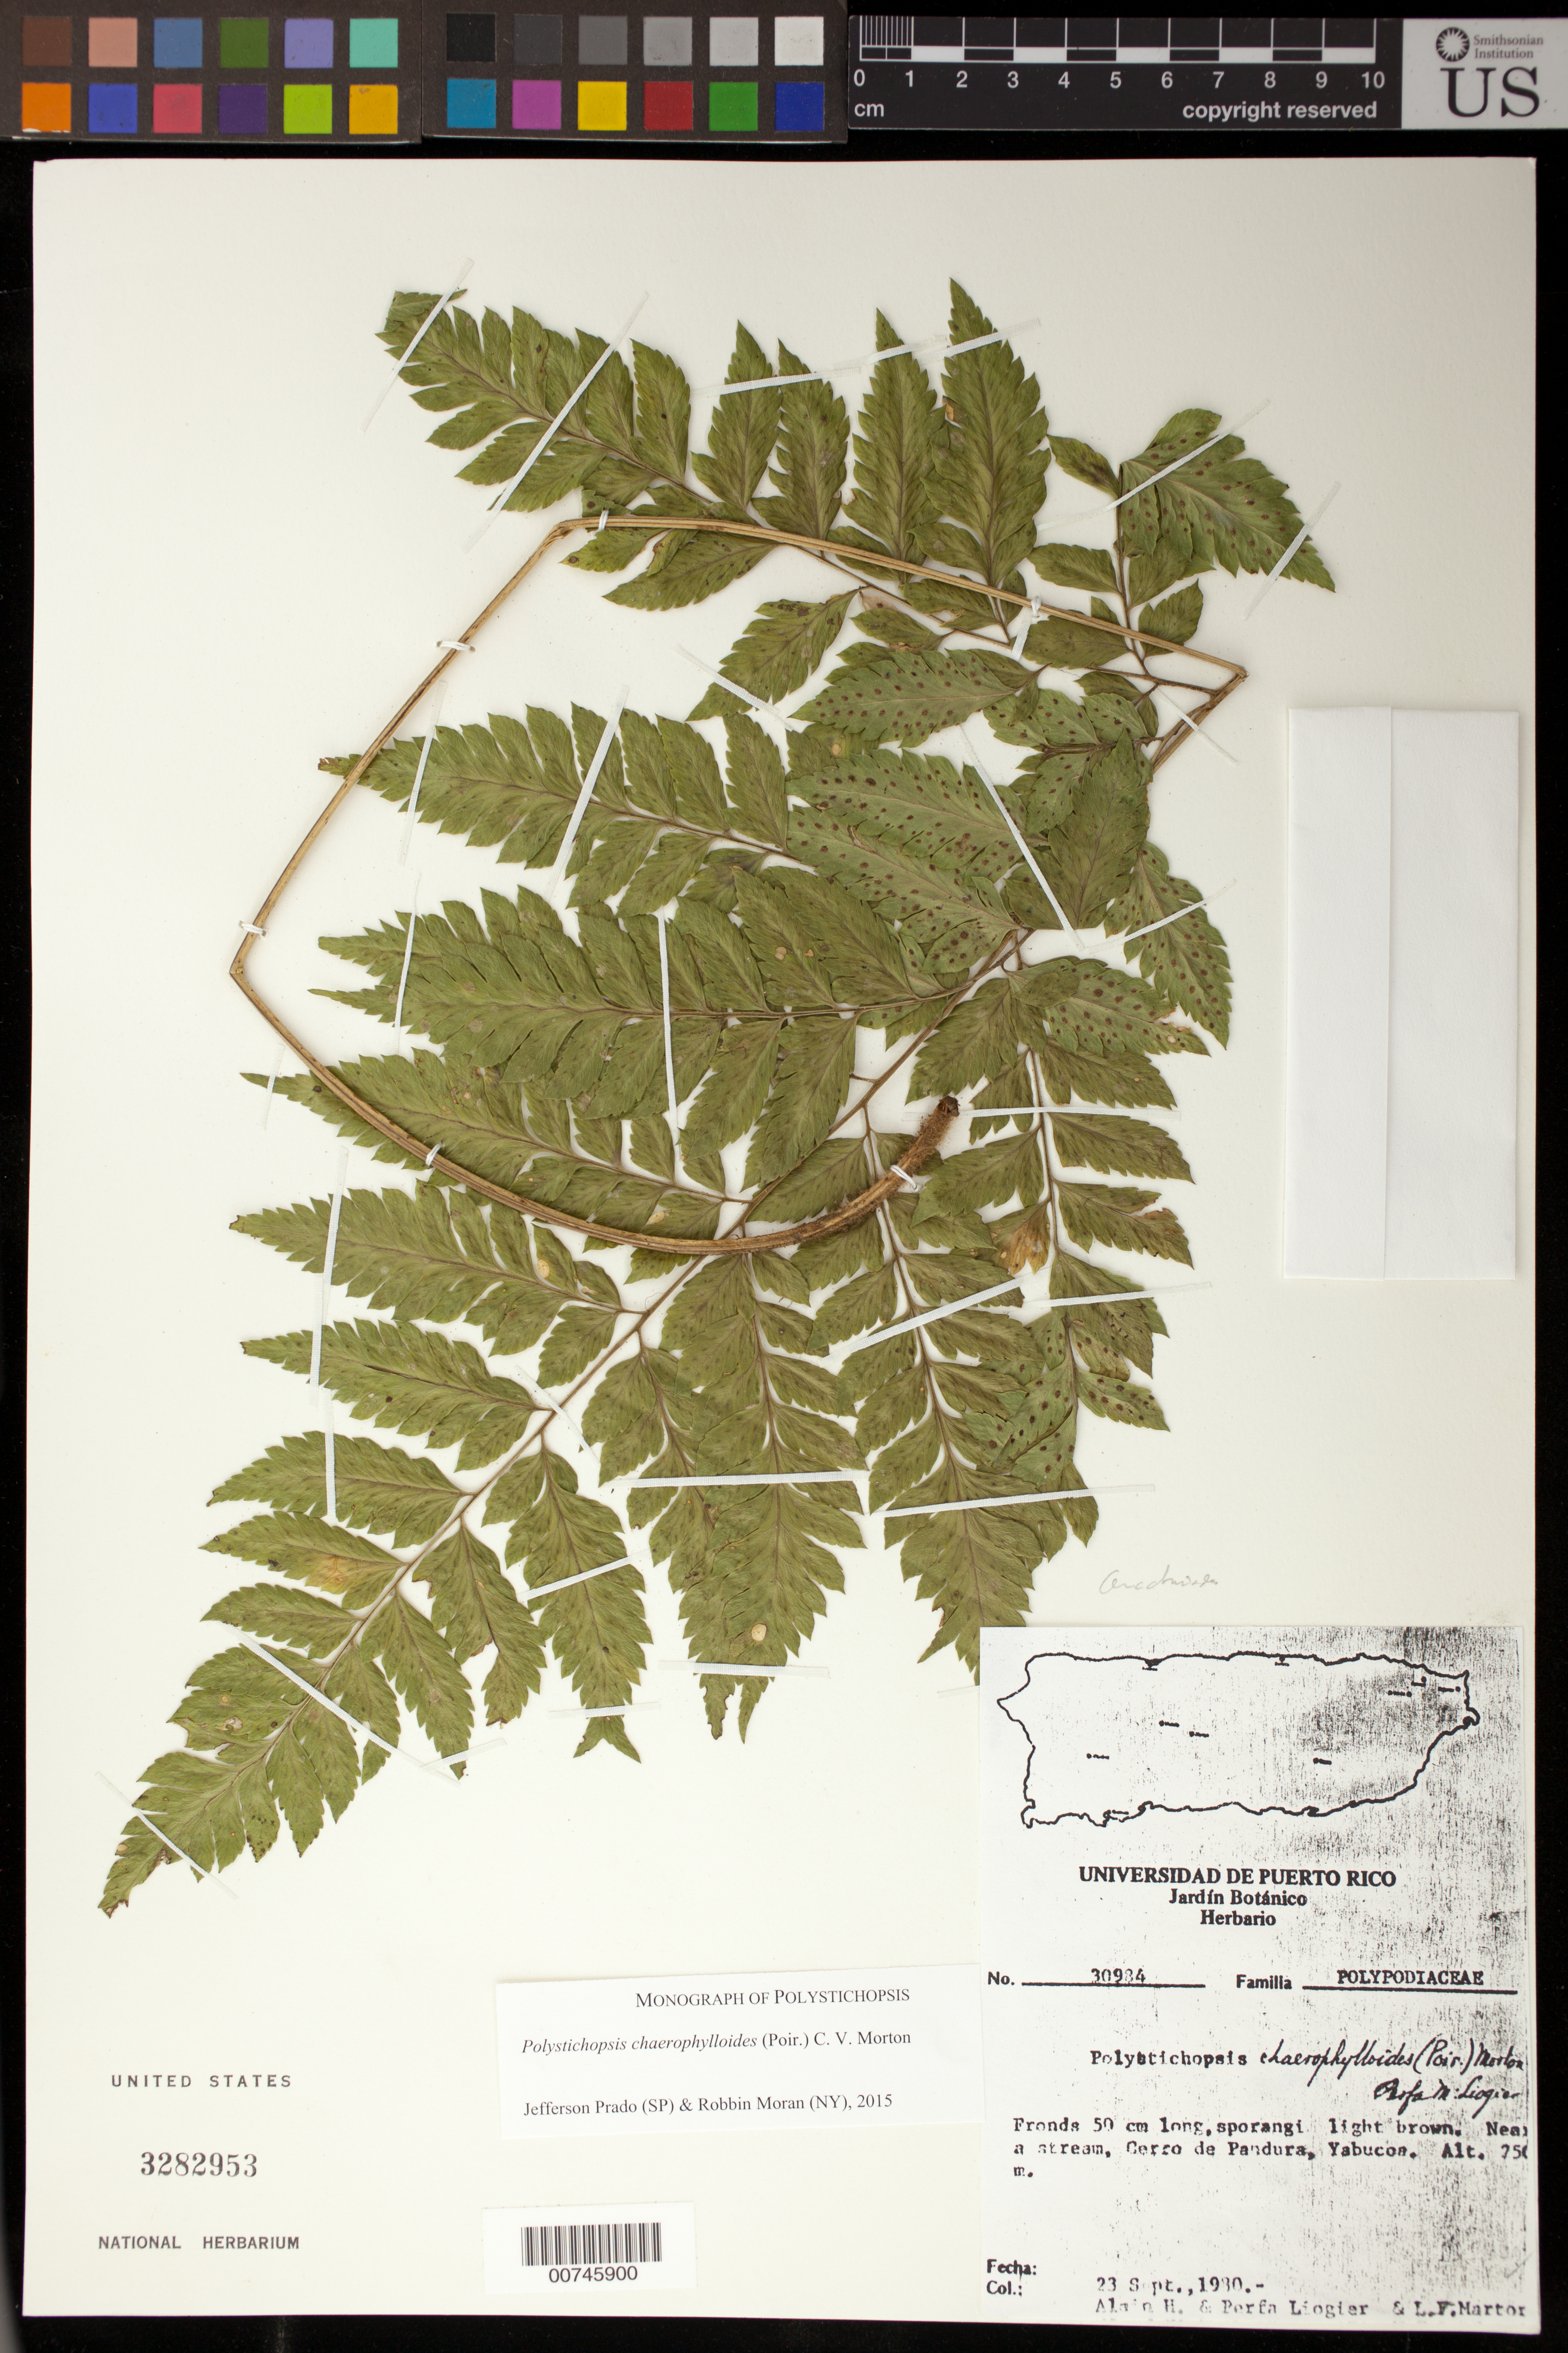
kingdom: Plantae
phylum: Tracheophyta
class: Polypodiopsida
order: Polypodiales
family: Dryopteridaceae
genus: Polystichopsis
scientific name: Polystichopsis chaerophylloides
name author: (Poir.) C.V. Morton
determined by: Prado, J.; Moran, R. C.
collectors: A. H. Liogier, M. P. Liogier & L. Martorell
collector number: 30984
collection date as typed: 23 Sep 1980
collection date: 1980-09-23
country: Puerto Rico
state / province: Yabucoa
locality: Cerro de Pandura, Yabucoa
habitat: Near a stream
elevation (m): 750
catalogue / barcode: US 3282953